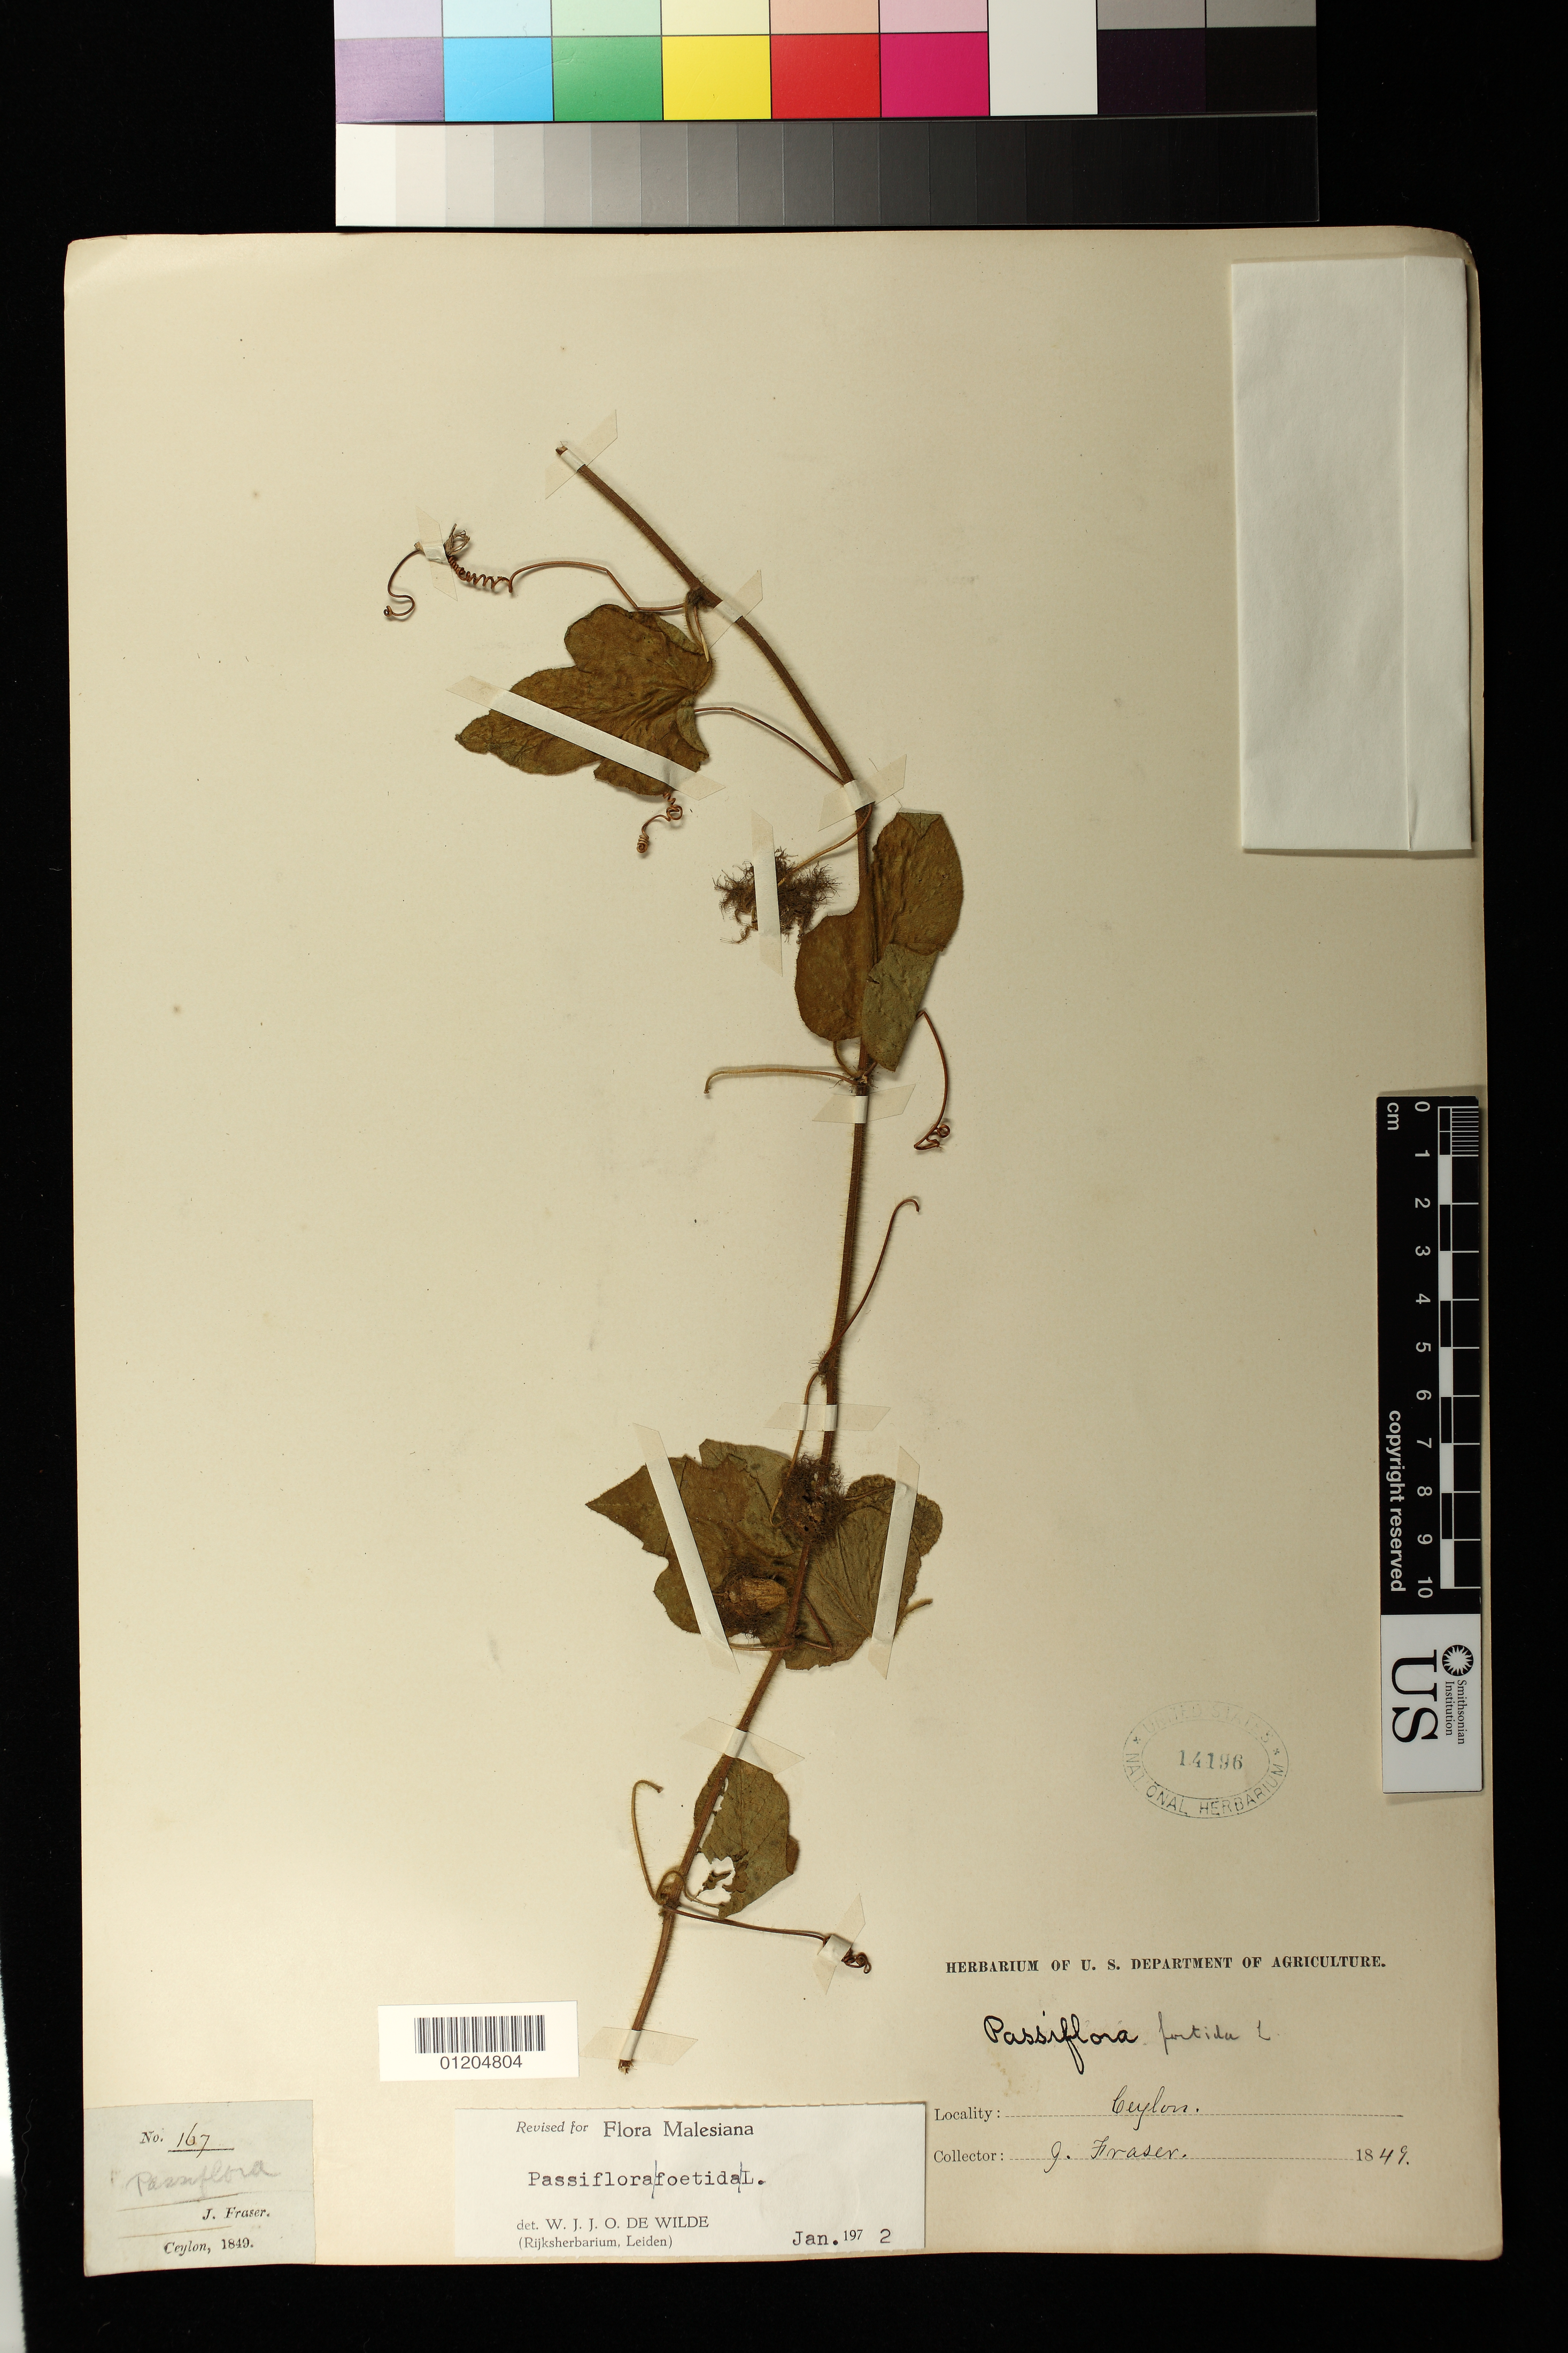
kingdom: Plantae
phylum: Tracheophyta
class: Magnoliopsida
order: Malpighiales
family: Passifloraceae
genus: Passiflora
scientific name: Passiflora foetida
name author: L.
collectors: J. Fraser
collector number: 167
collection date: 1849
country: Sri Lanka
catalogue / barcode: US 14196